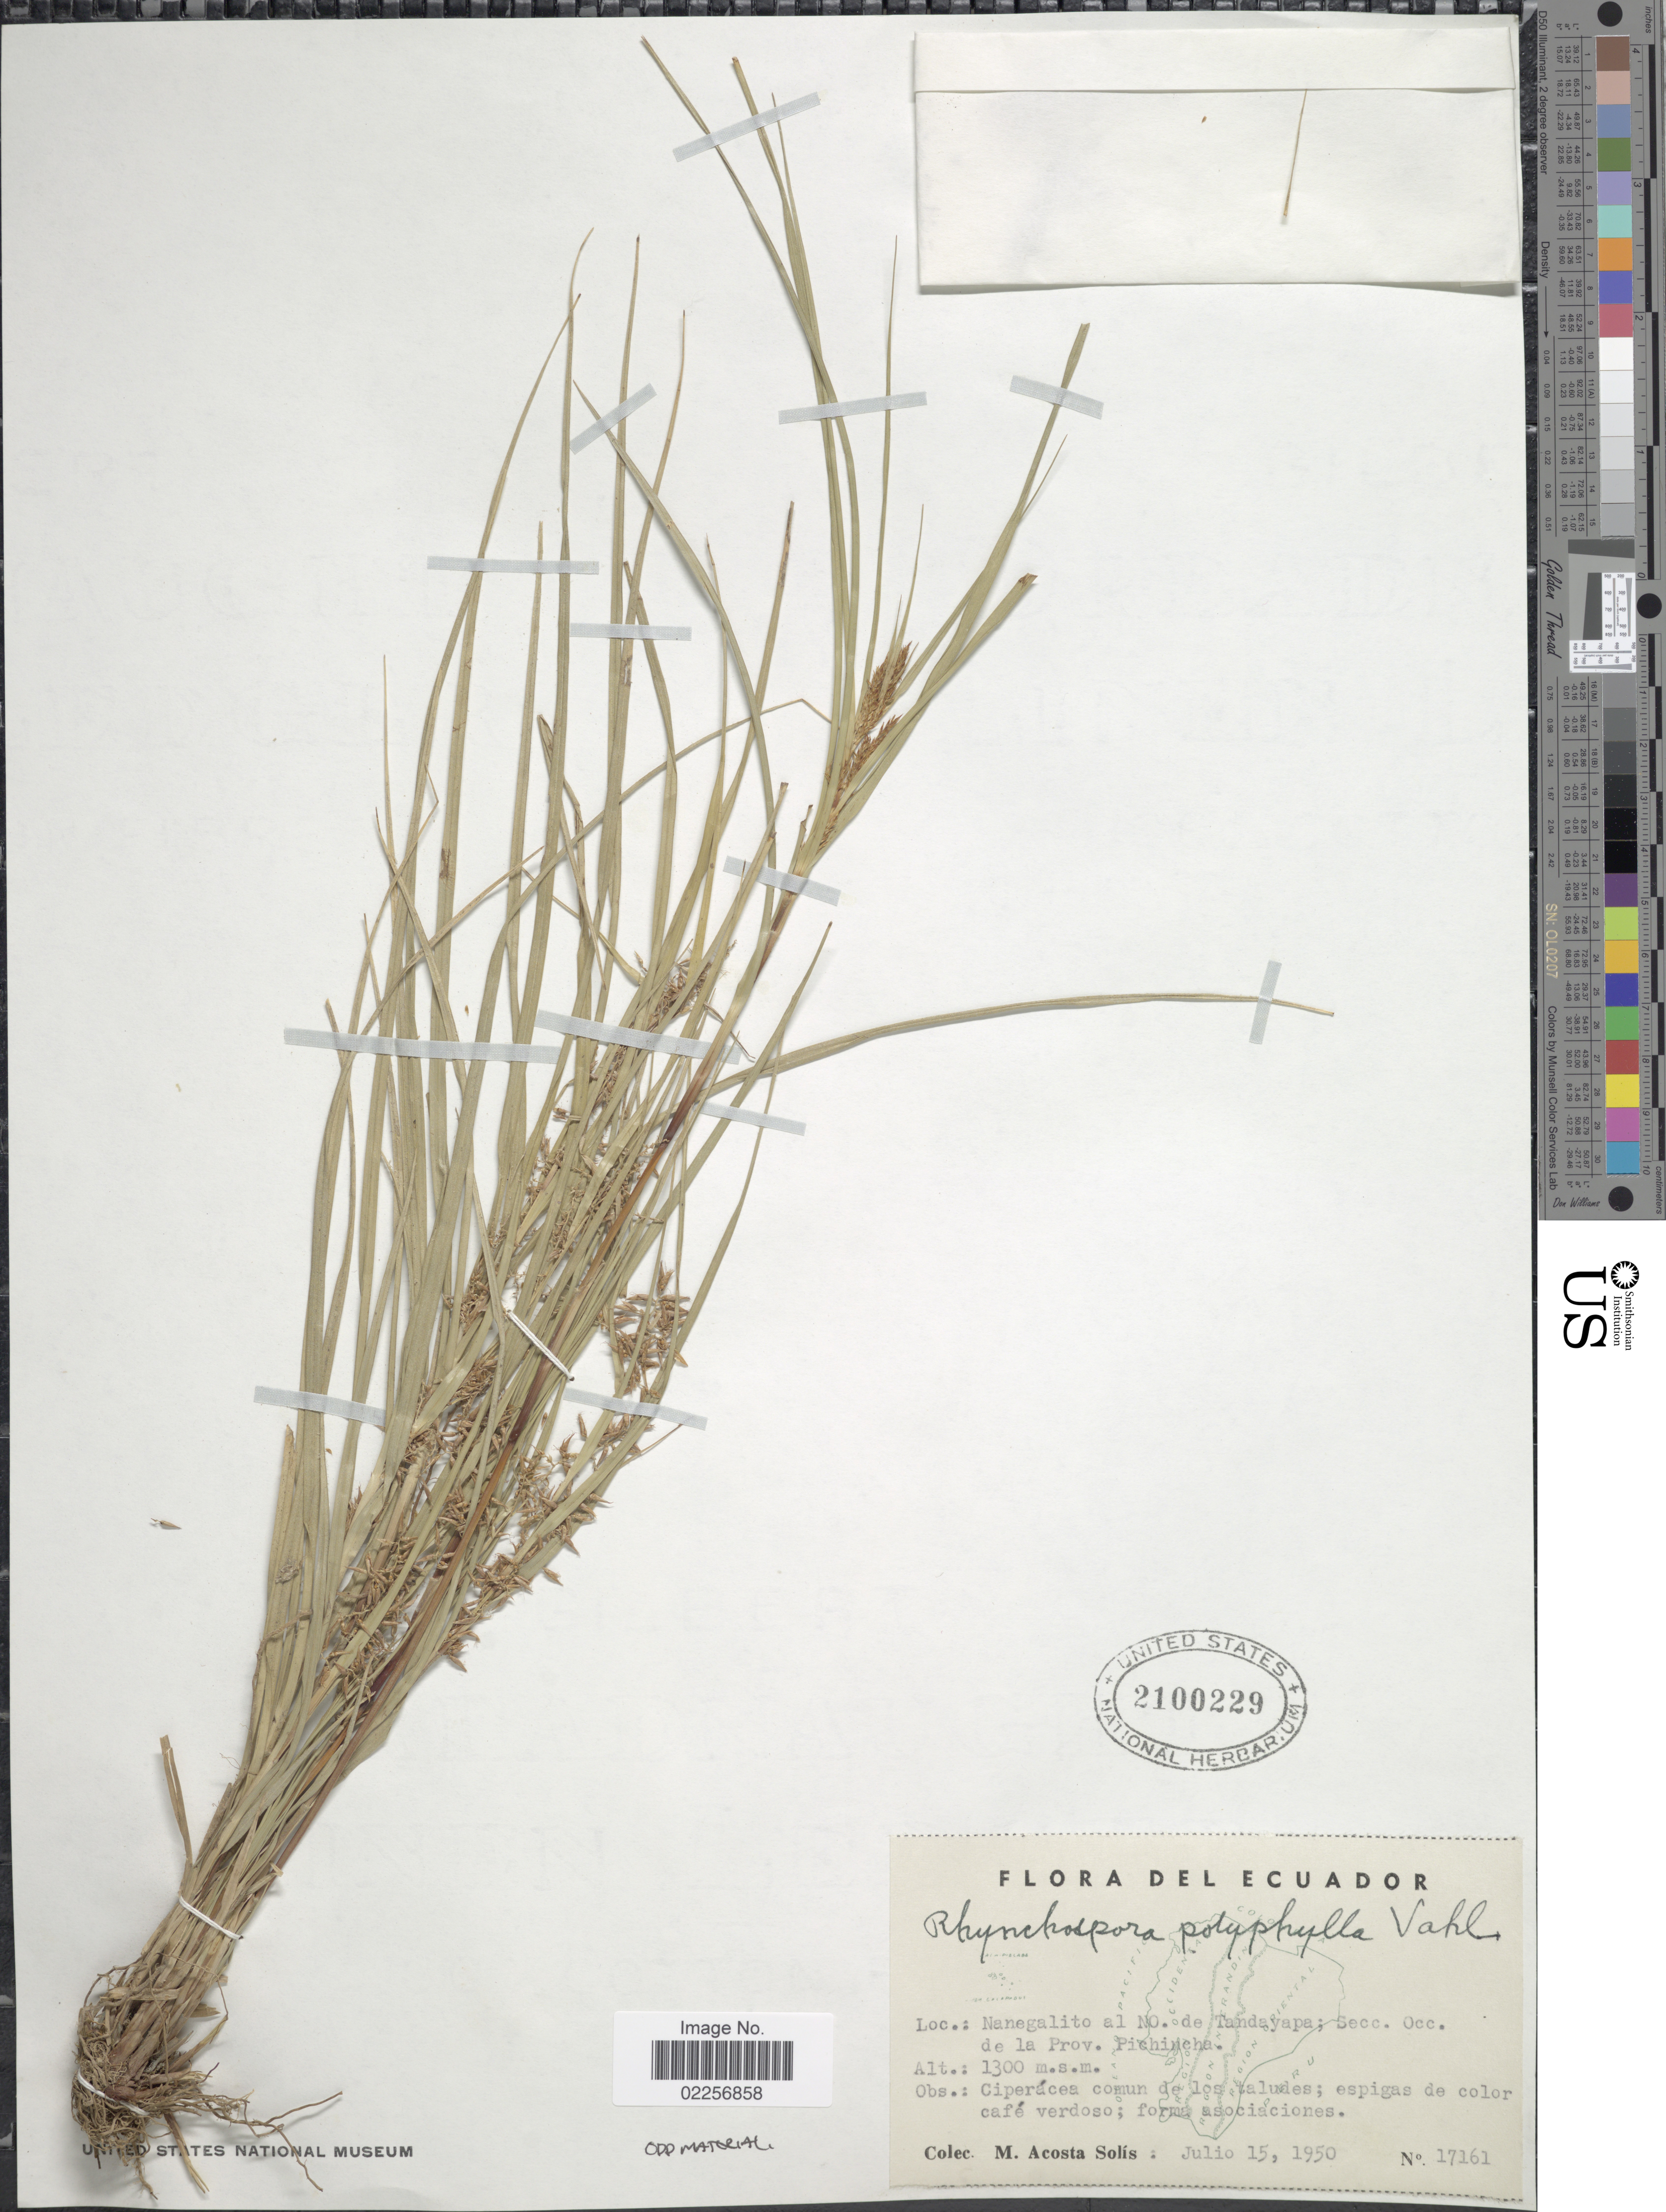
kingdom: Plantae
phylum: Tracheophyta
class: Liliopsida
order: Poales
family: Cyperaceae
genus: Rhynchospora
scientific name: Rhynchospora polyphylla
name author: (Vahl) Vahl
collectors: M. Acosta Solis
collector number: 17161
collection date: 1950-07-15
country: Ecuador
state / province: Pichincha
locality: Nanegalito el NO. de Tamdayapa; Sec. Occ. de la Prov. Pichincha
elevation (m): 1300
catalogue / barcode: US 2100229